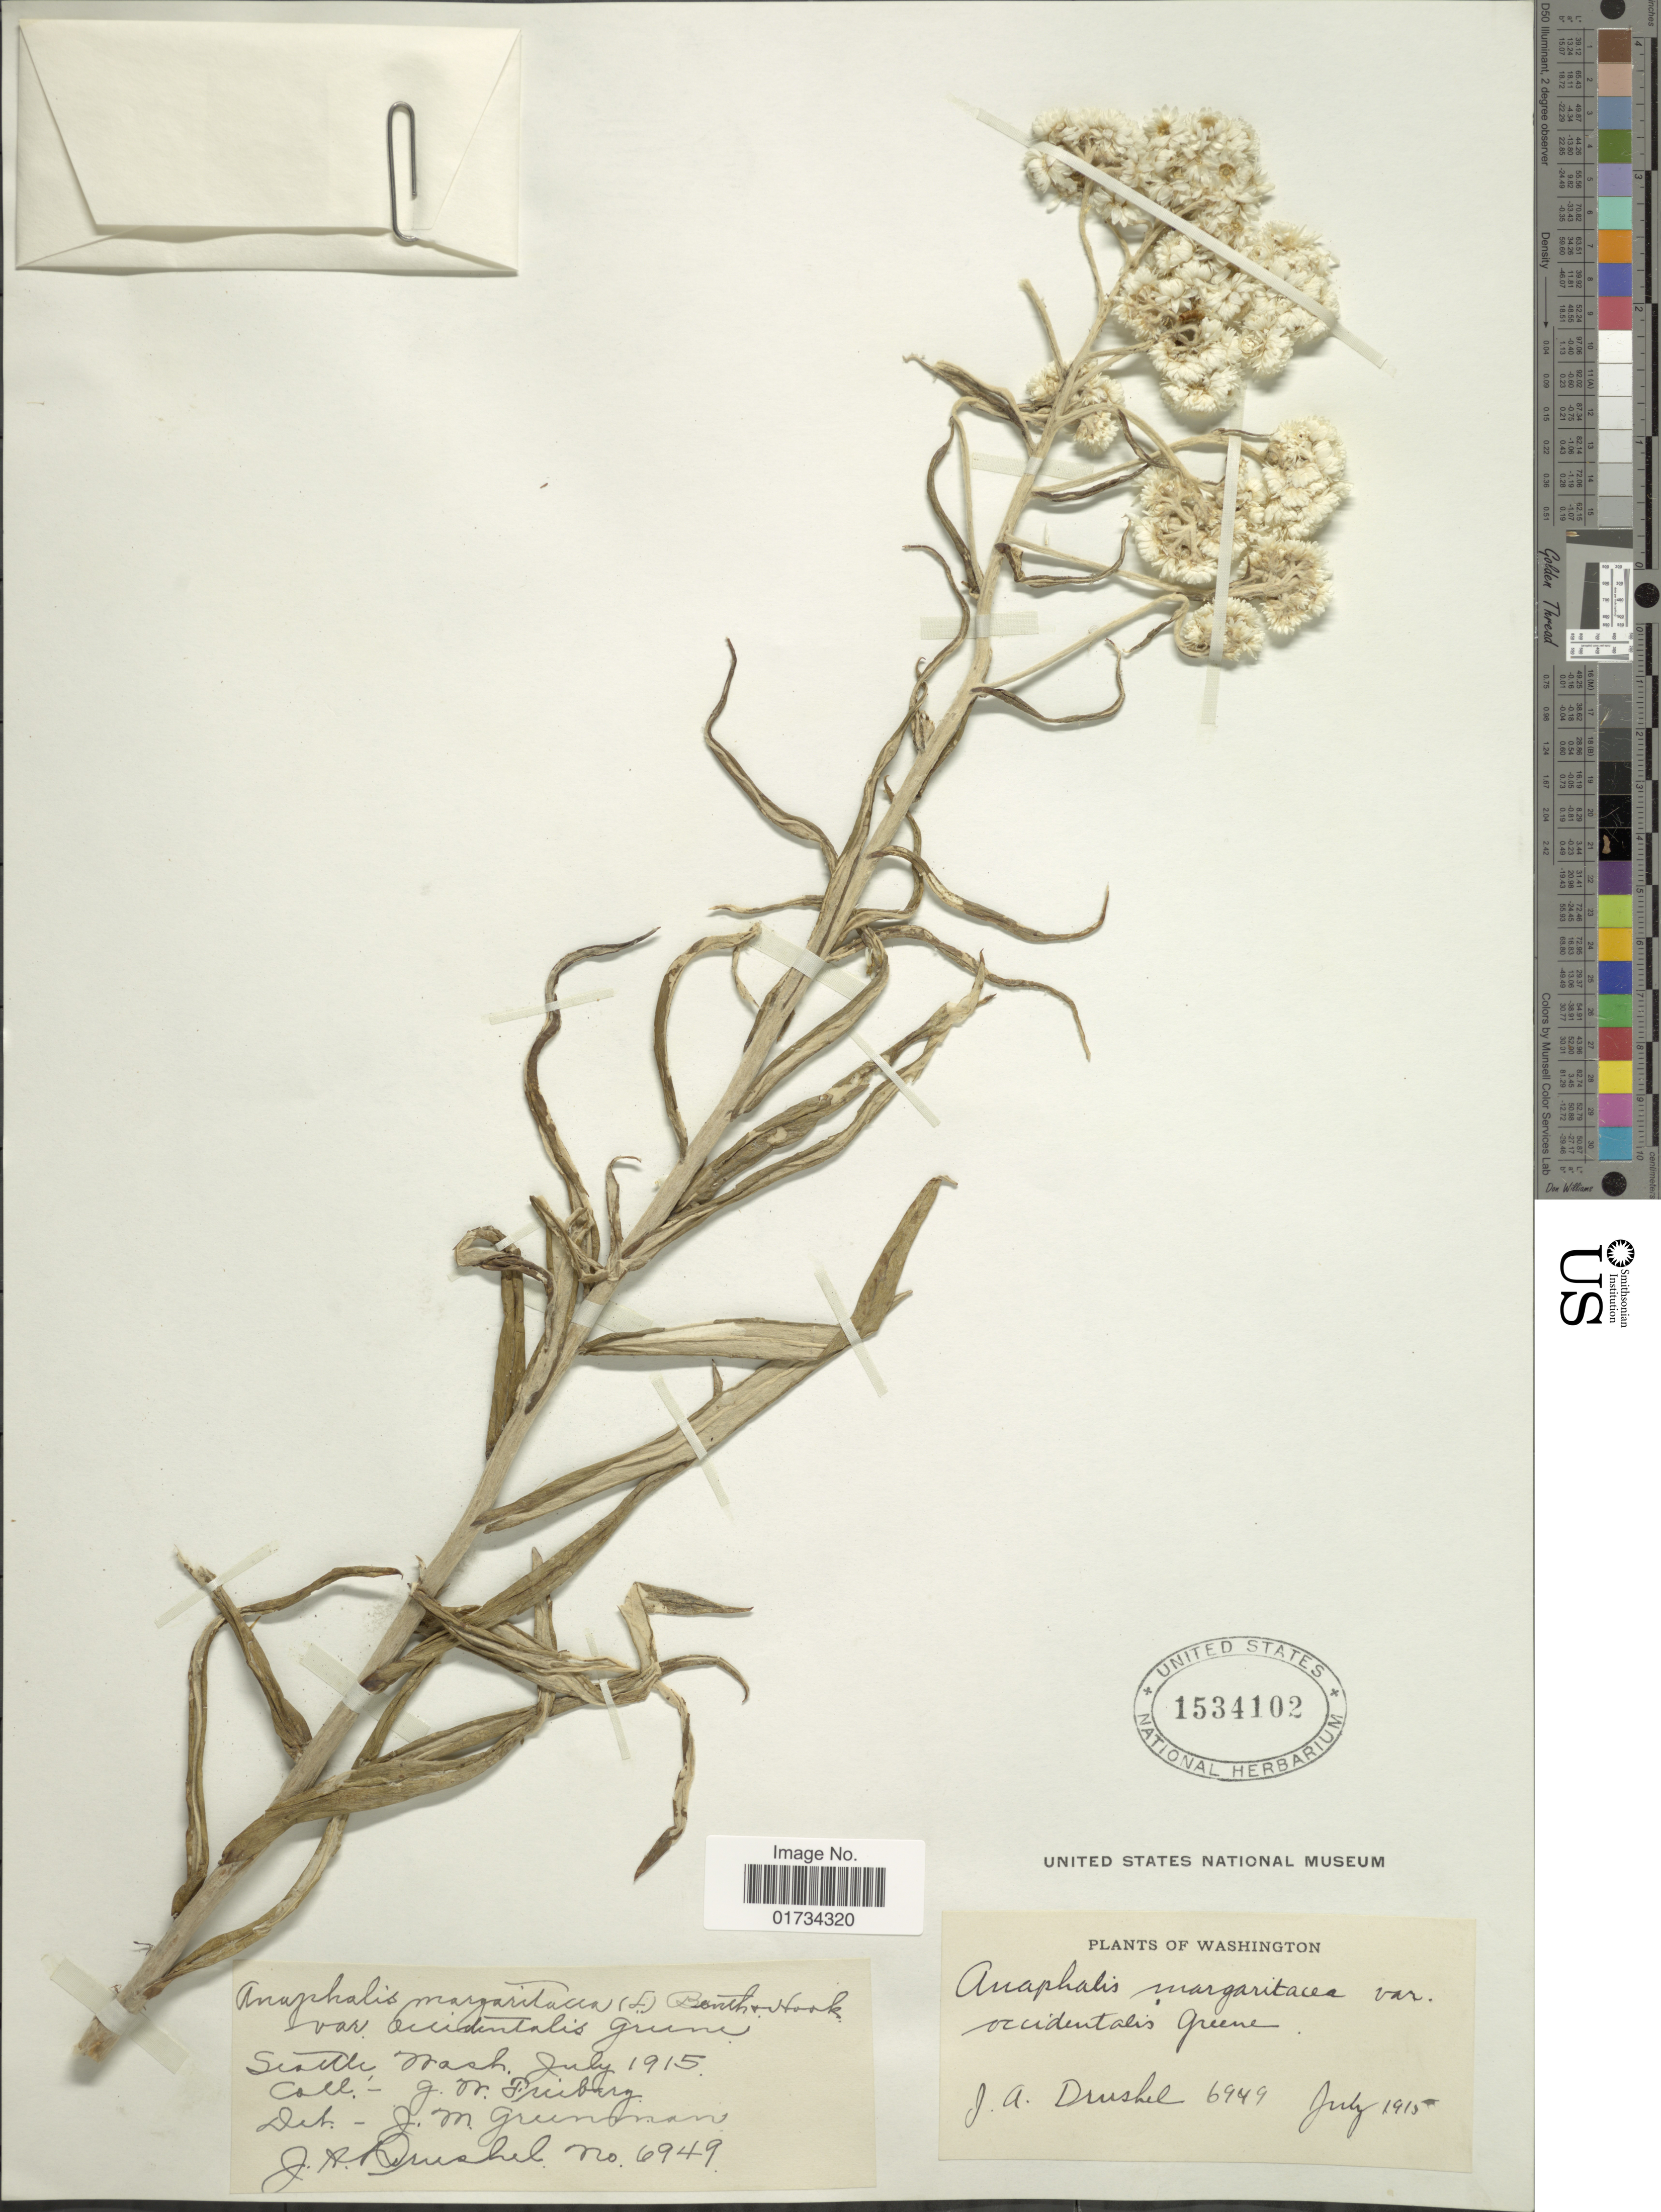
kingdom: Plantae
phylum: Tracheophyta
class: Magnoliopsida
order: Asterales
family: Asteraceae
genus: Anaphalis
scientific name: Anaphalis margaritacea var. occidentalis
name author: Greene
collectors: J. Freeberg & J. A. Drushel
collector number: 6949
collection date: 1915-07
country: United States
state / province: Washington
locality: Washington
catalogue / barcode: US 1534102